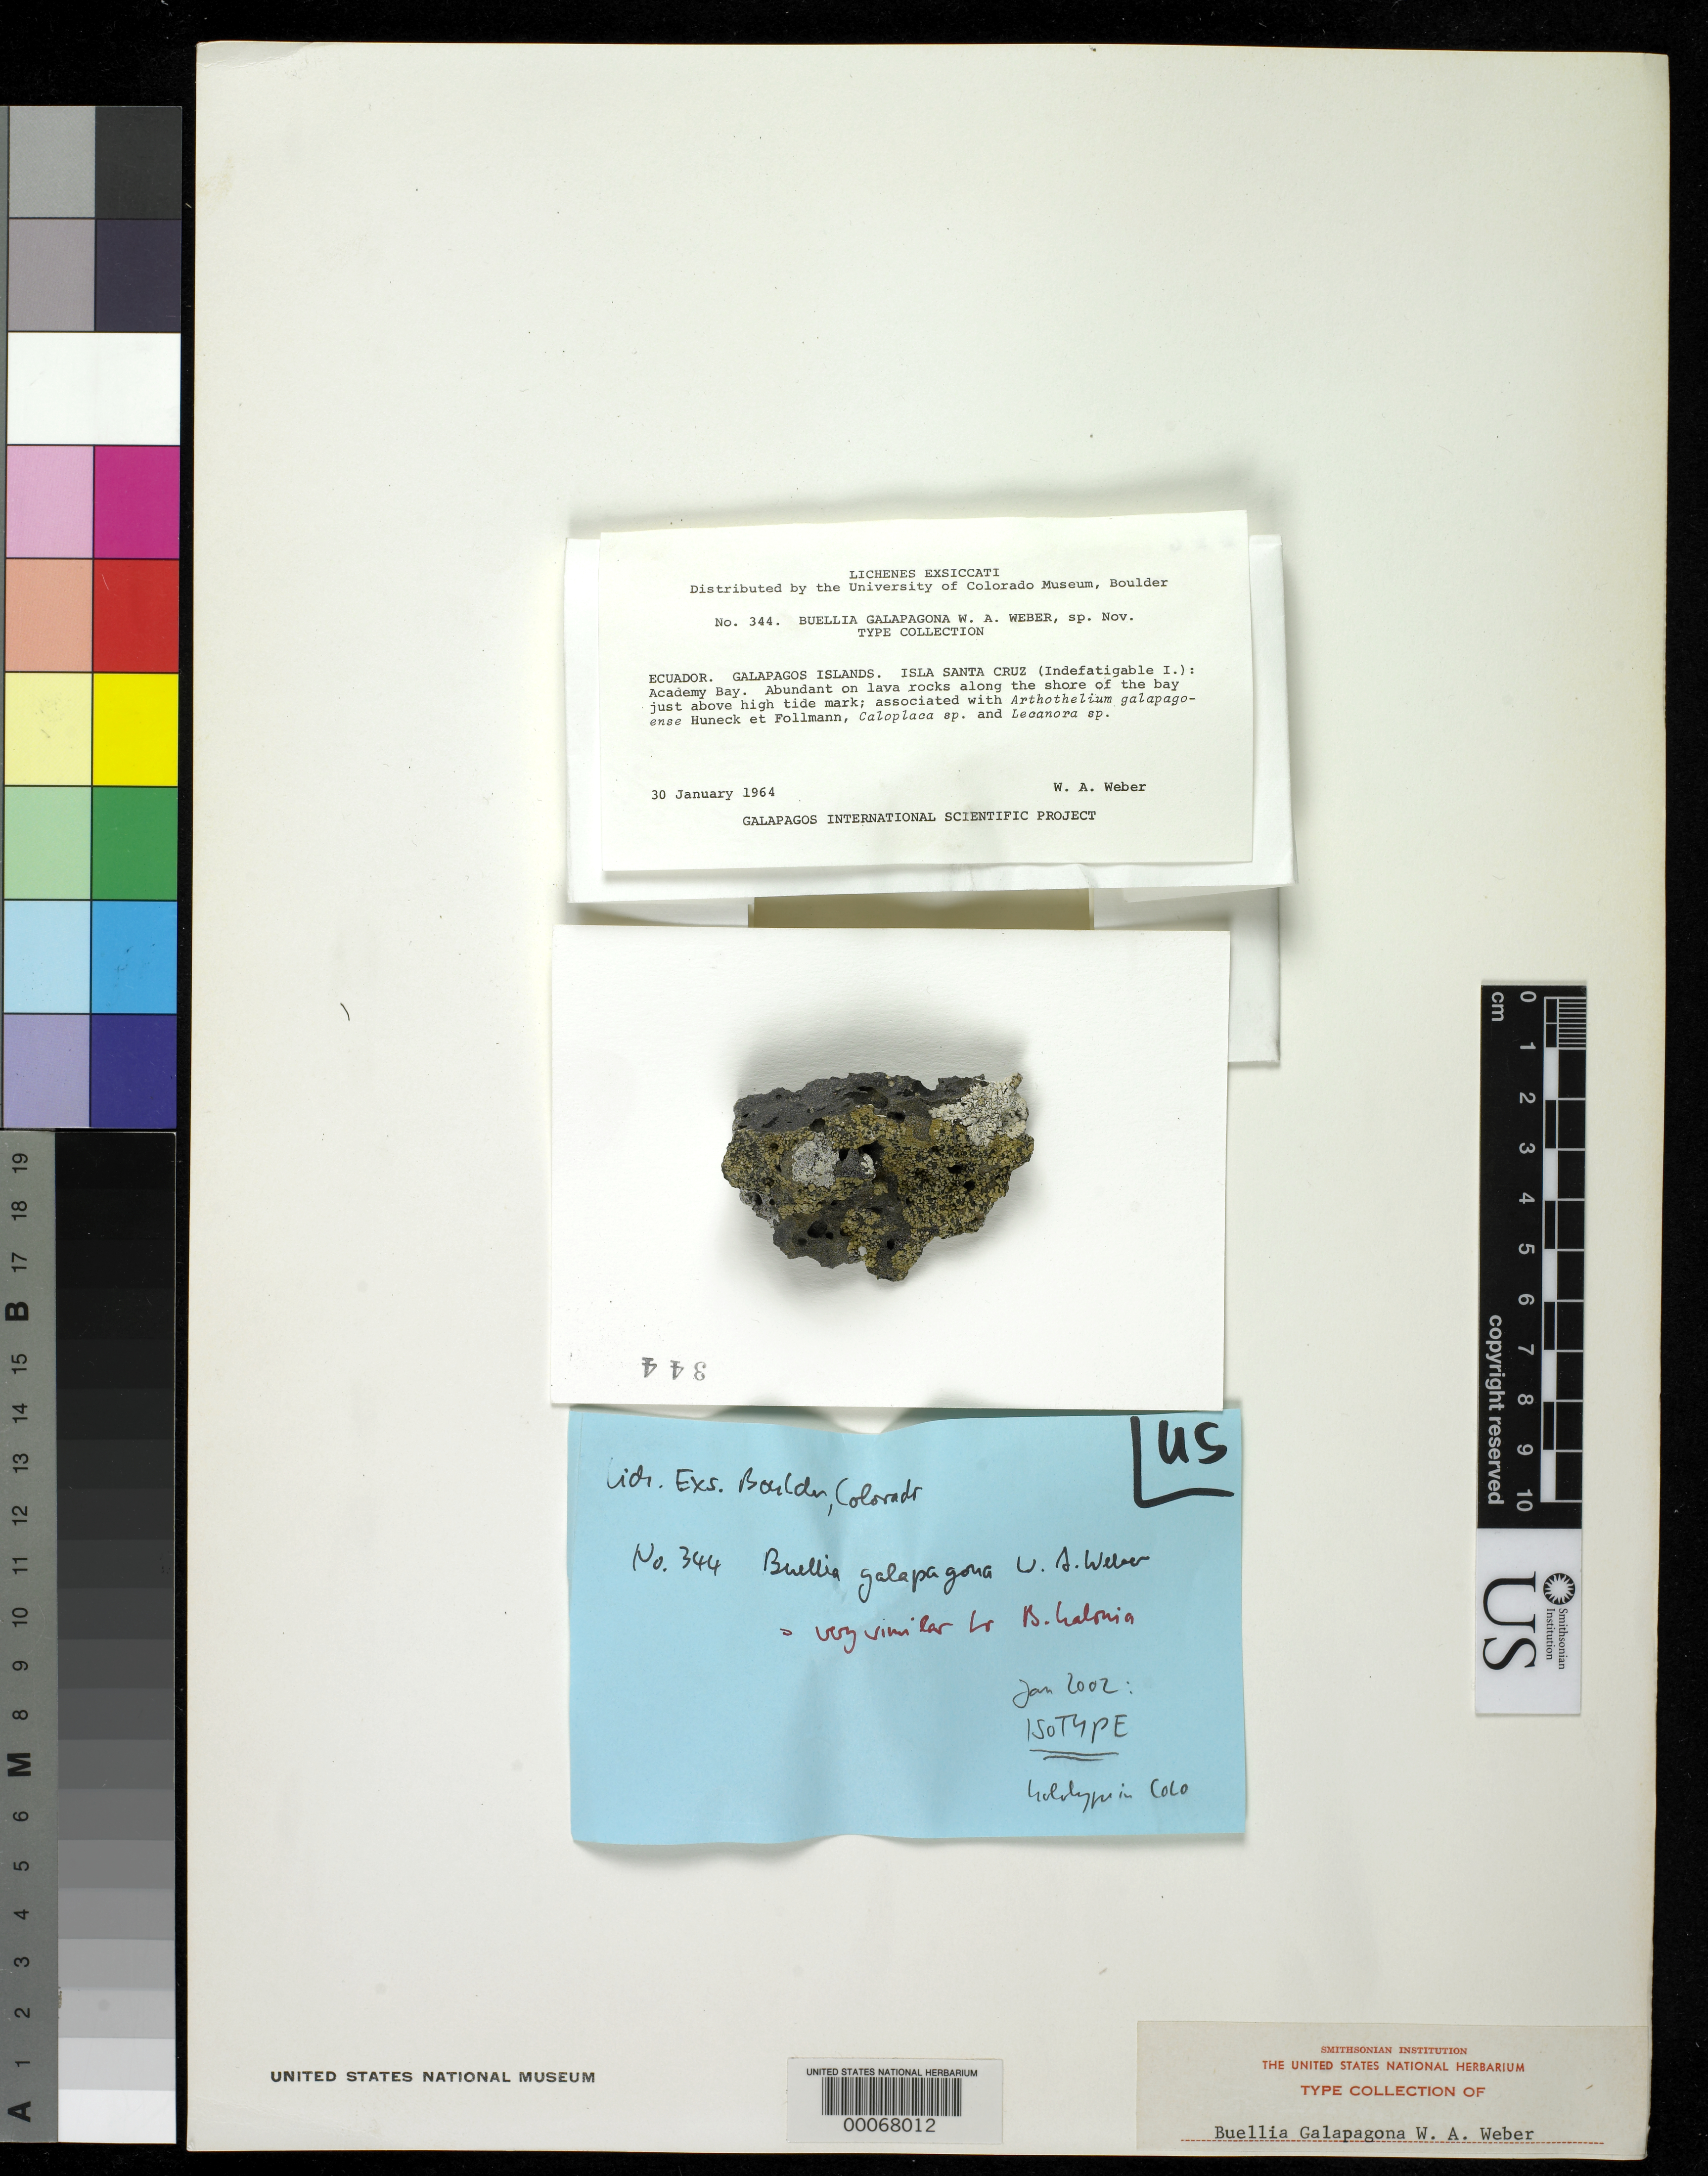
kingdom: Fungi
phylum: Ascomycota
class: Lecanoromycetes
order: Caliciales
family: Caliciaceae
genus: Buellia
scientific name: Buellia galapagona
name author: W.A. Weber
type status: Isotype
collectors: W. A. Weber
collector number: Lich. Exs. Colo. 344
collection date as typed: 30 Jan 1964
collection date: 1964-01-30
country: Ecuador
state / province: Colón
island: Santa Cruz [Indefatigable, Chaves]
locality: Academy Bay